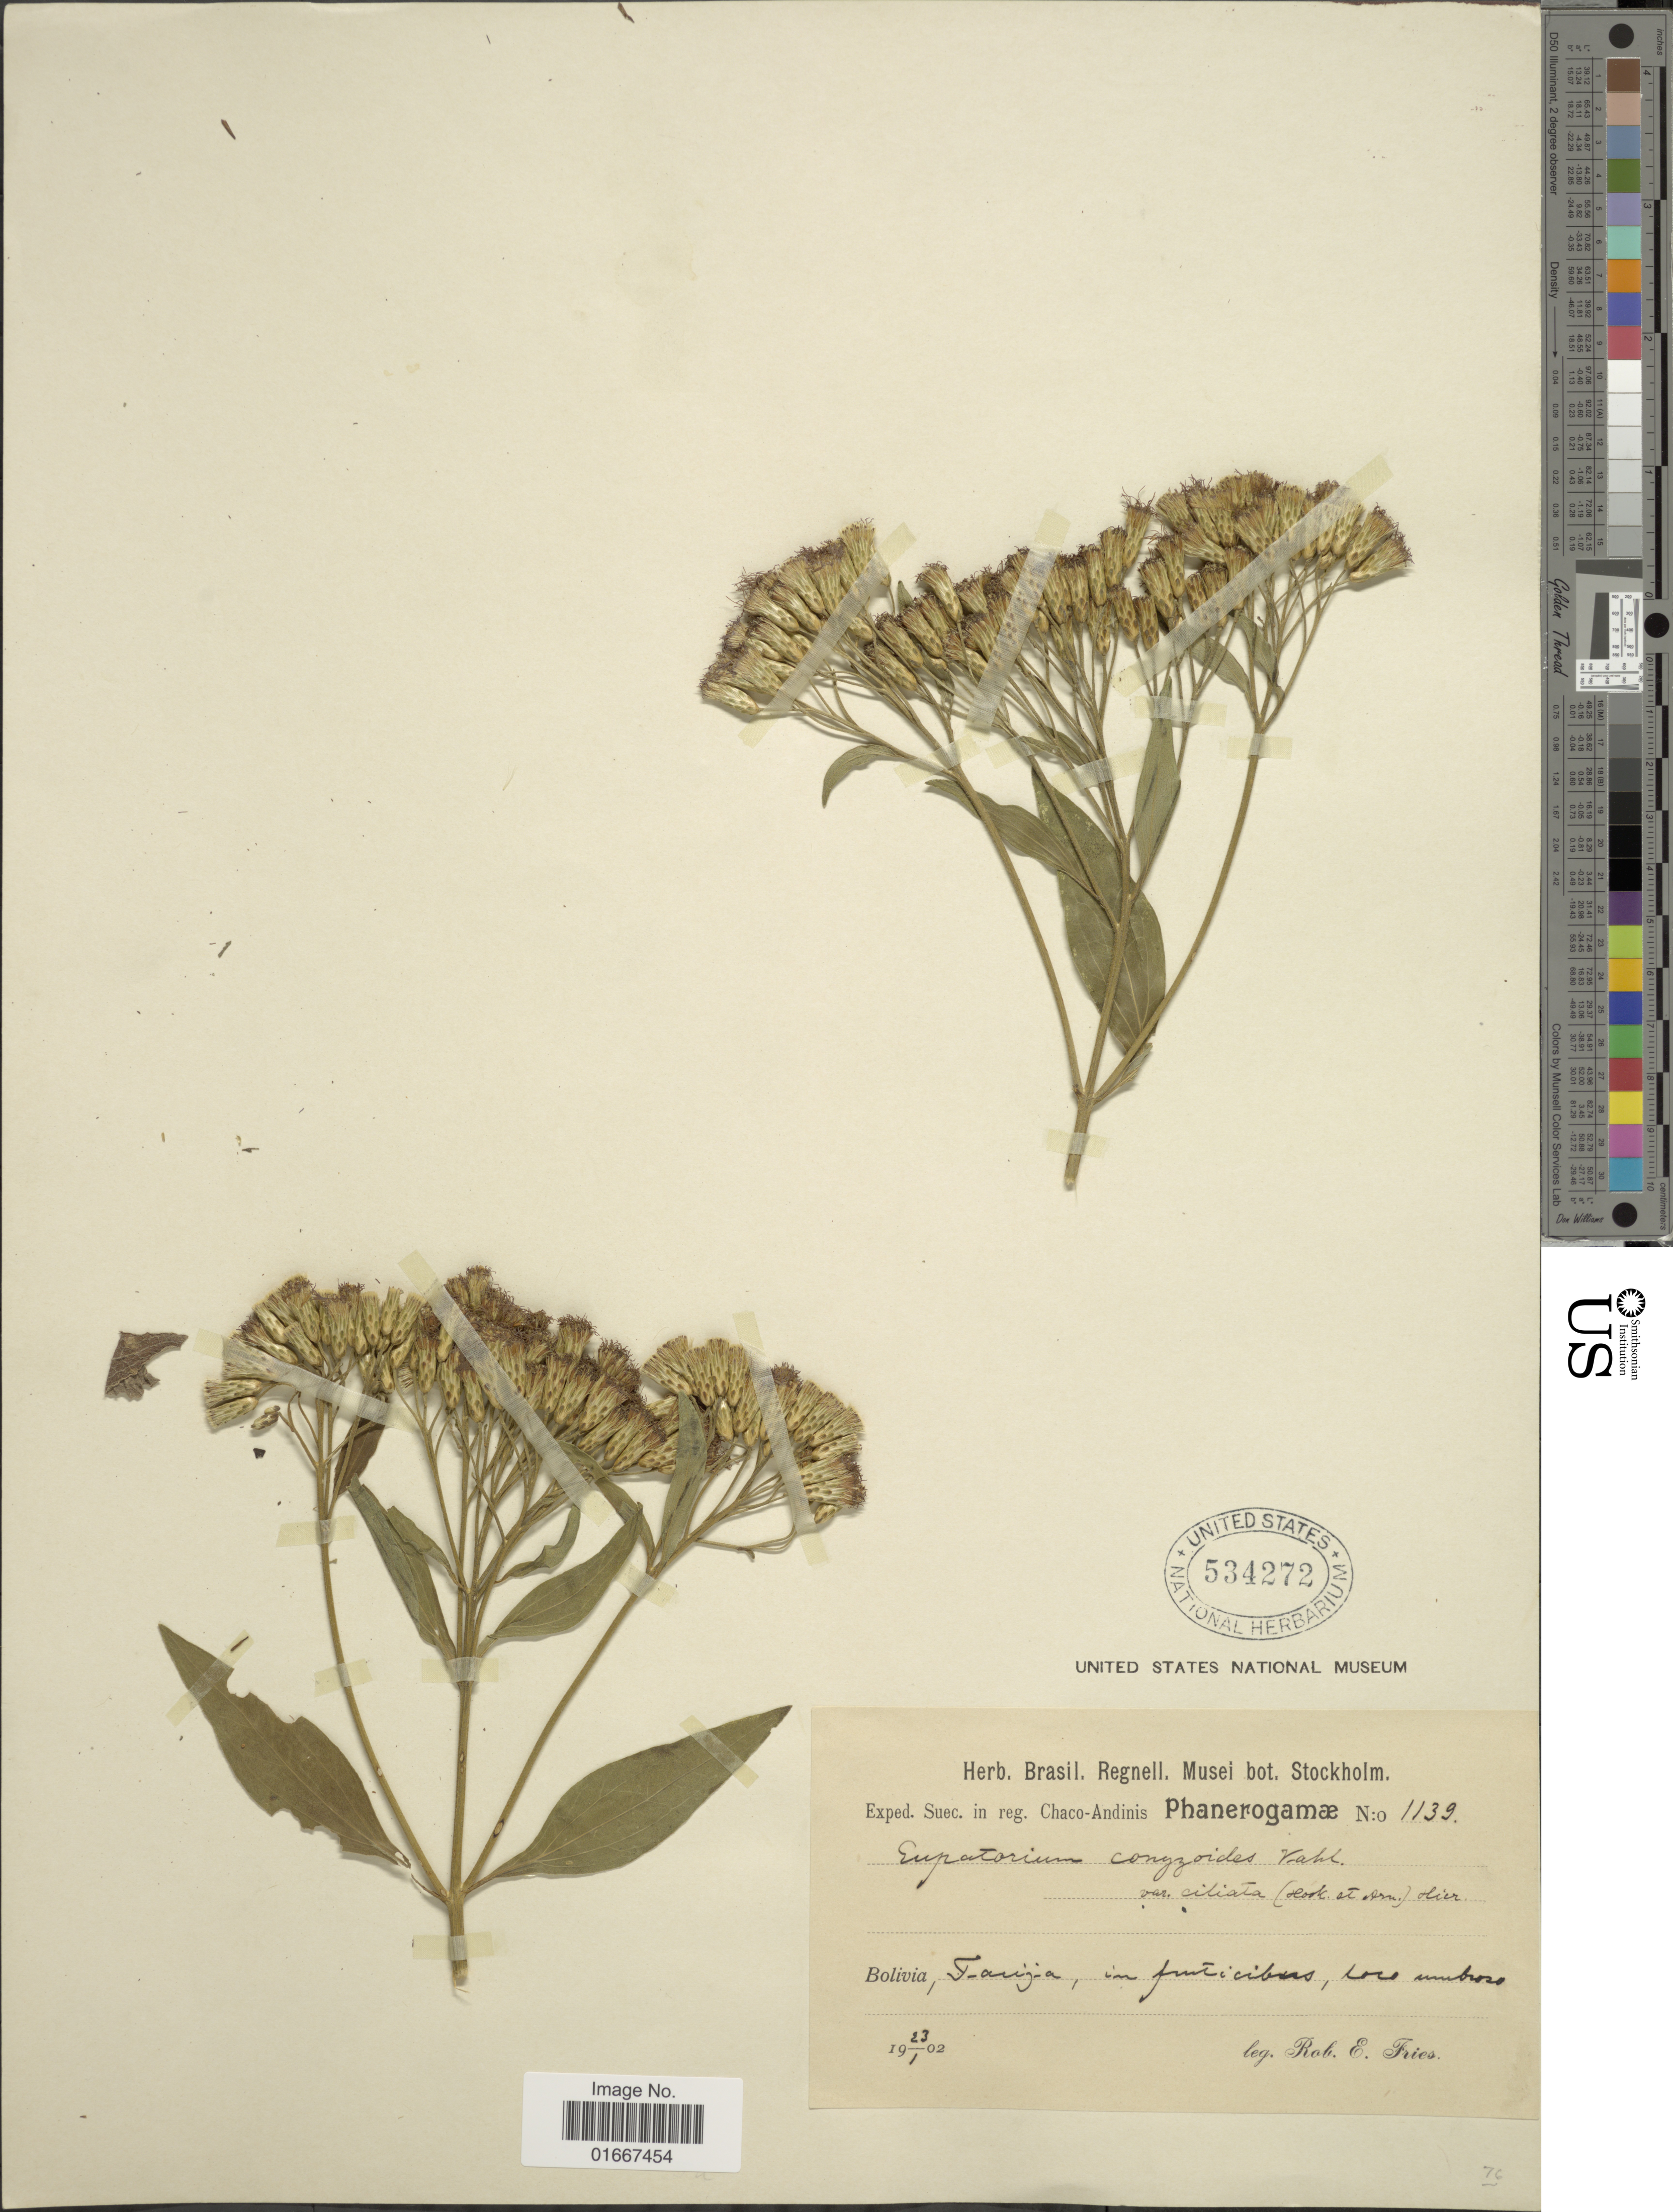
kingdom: Plantae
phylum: Tracheophyta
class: Magnoliopsida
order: Asterales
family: Asteraceae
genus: Chromolaena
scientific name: Chromolaena tunariensis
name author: (Hieron.) R.M. King & H. Rob.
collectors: R. E. Fries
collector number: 1139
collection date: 1902-01-23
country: Bolivia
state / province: Tarija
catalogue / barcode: US 534272